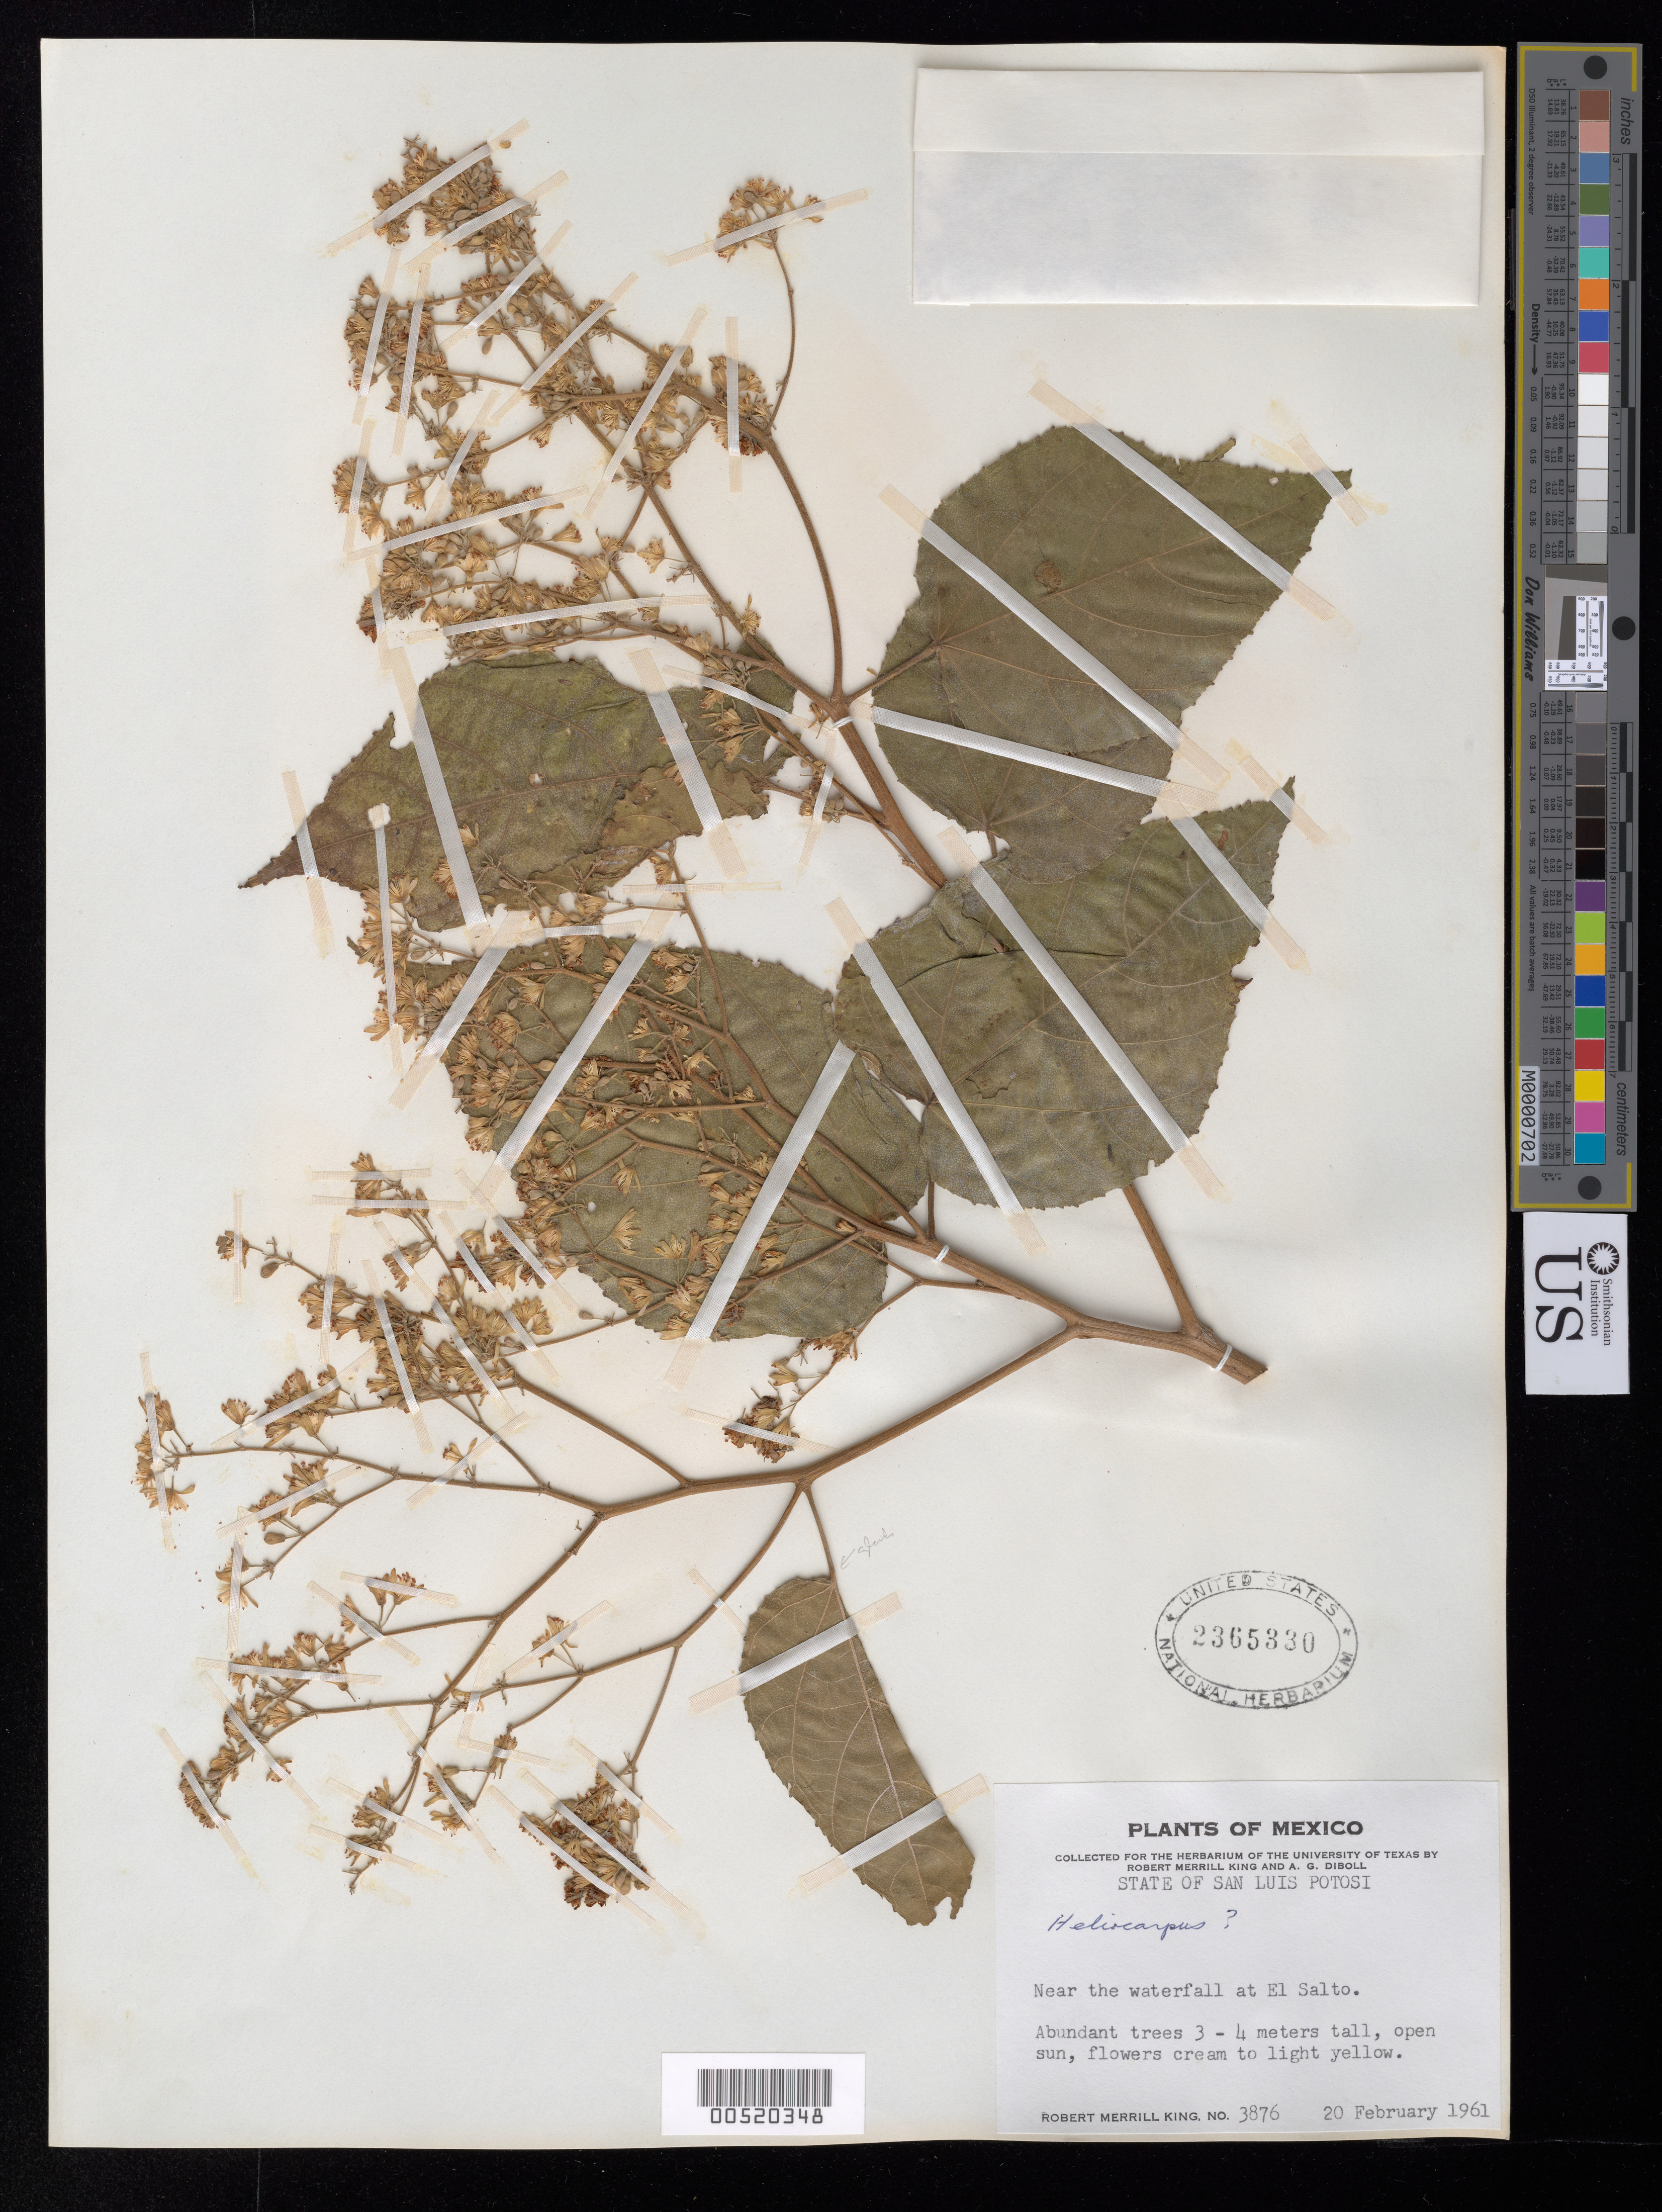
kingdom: Plantae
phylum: Tracheophyta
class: Magnoliopsida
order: Malvales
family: Malvaceae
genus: Heliocarpus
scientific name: Heliocarpus donnellsmithii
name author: Rose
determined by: Dorr, Laurence J., Curator (BOT), Smithsonian Institution - National Museum of Natural History (UNITED STATES)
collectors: R. M. King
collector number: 3876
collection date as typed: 20 Feb 1961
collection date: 1961-02-20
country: Mexico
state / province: San Luis Potosí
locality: El Salto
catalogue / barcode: US 2365330